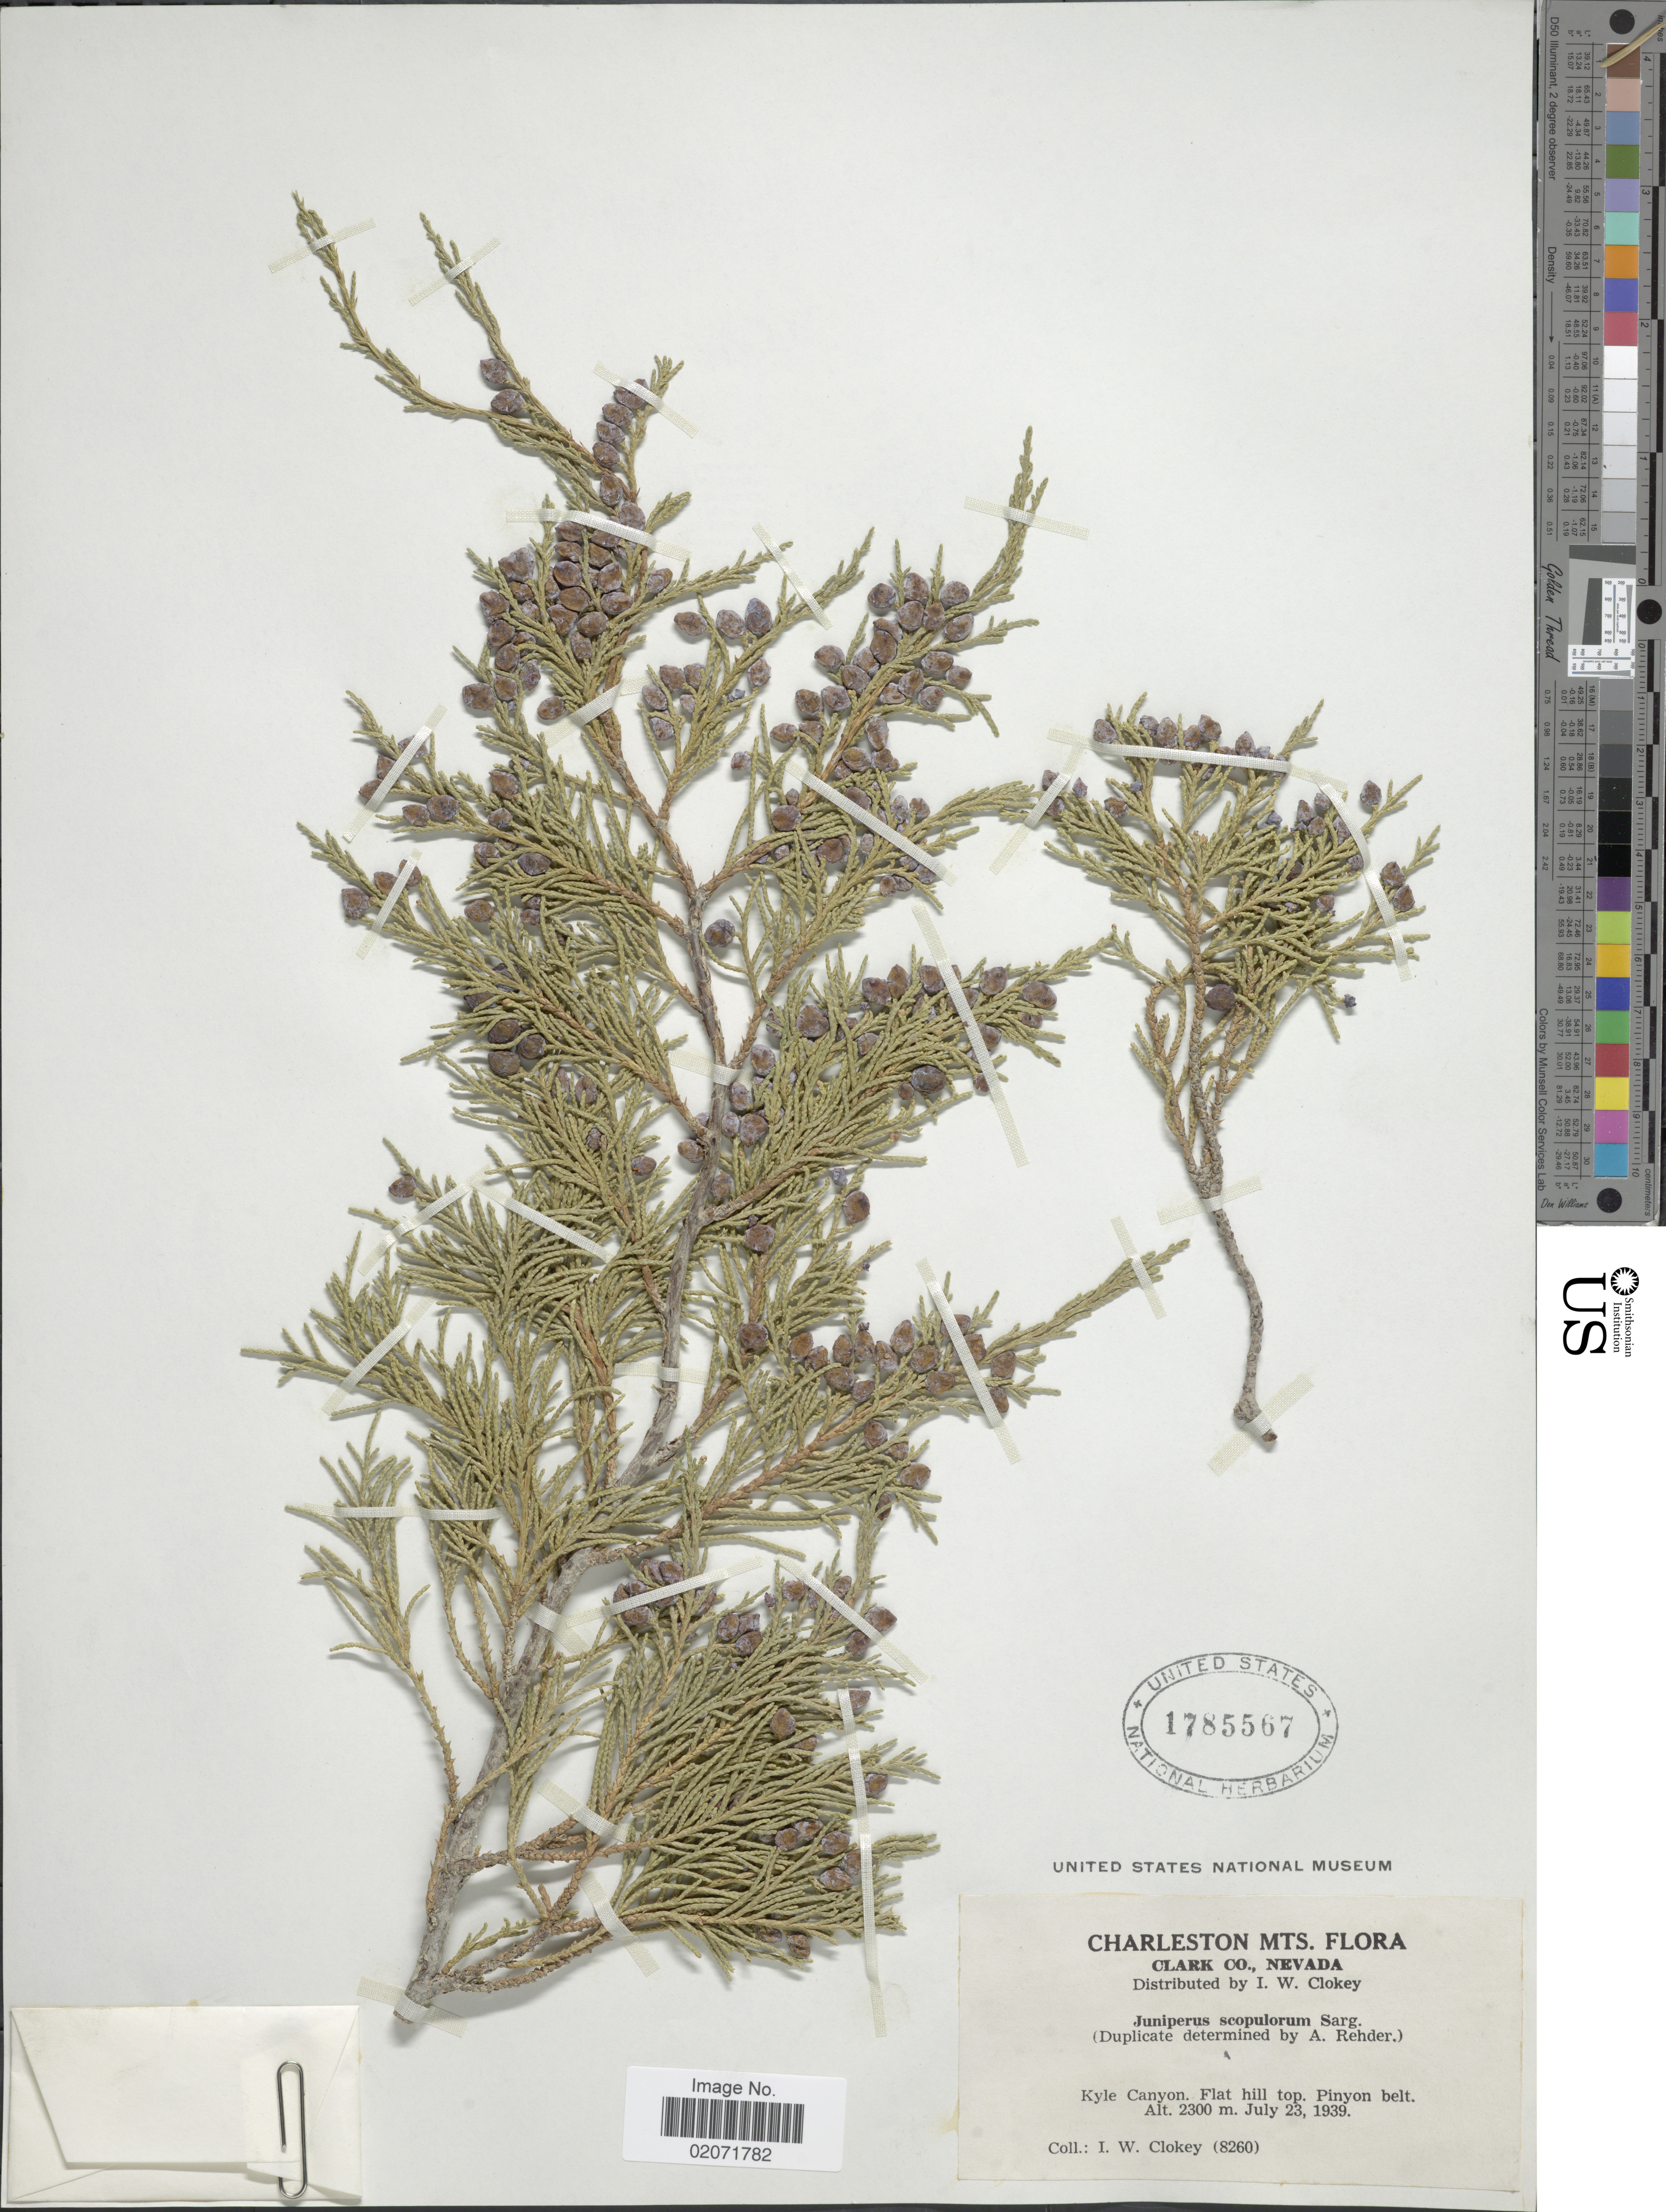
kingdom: Plantae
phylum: Tracheophyta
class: Pinopsida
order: Pinales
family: Cupressaceae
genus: Juniperus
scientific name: Juniperus scopulorum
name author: Sarg.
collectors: I. W. Clokey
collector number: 8260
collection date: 1939-07-23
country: United States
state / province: Nevada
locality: Charleston Mts. Clark Co, Kyle Canyon. Flat hill top. Pinyon belt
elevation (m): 2300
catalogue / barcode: US 1785567